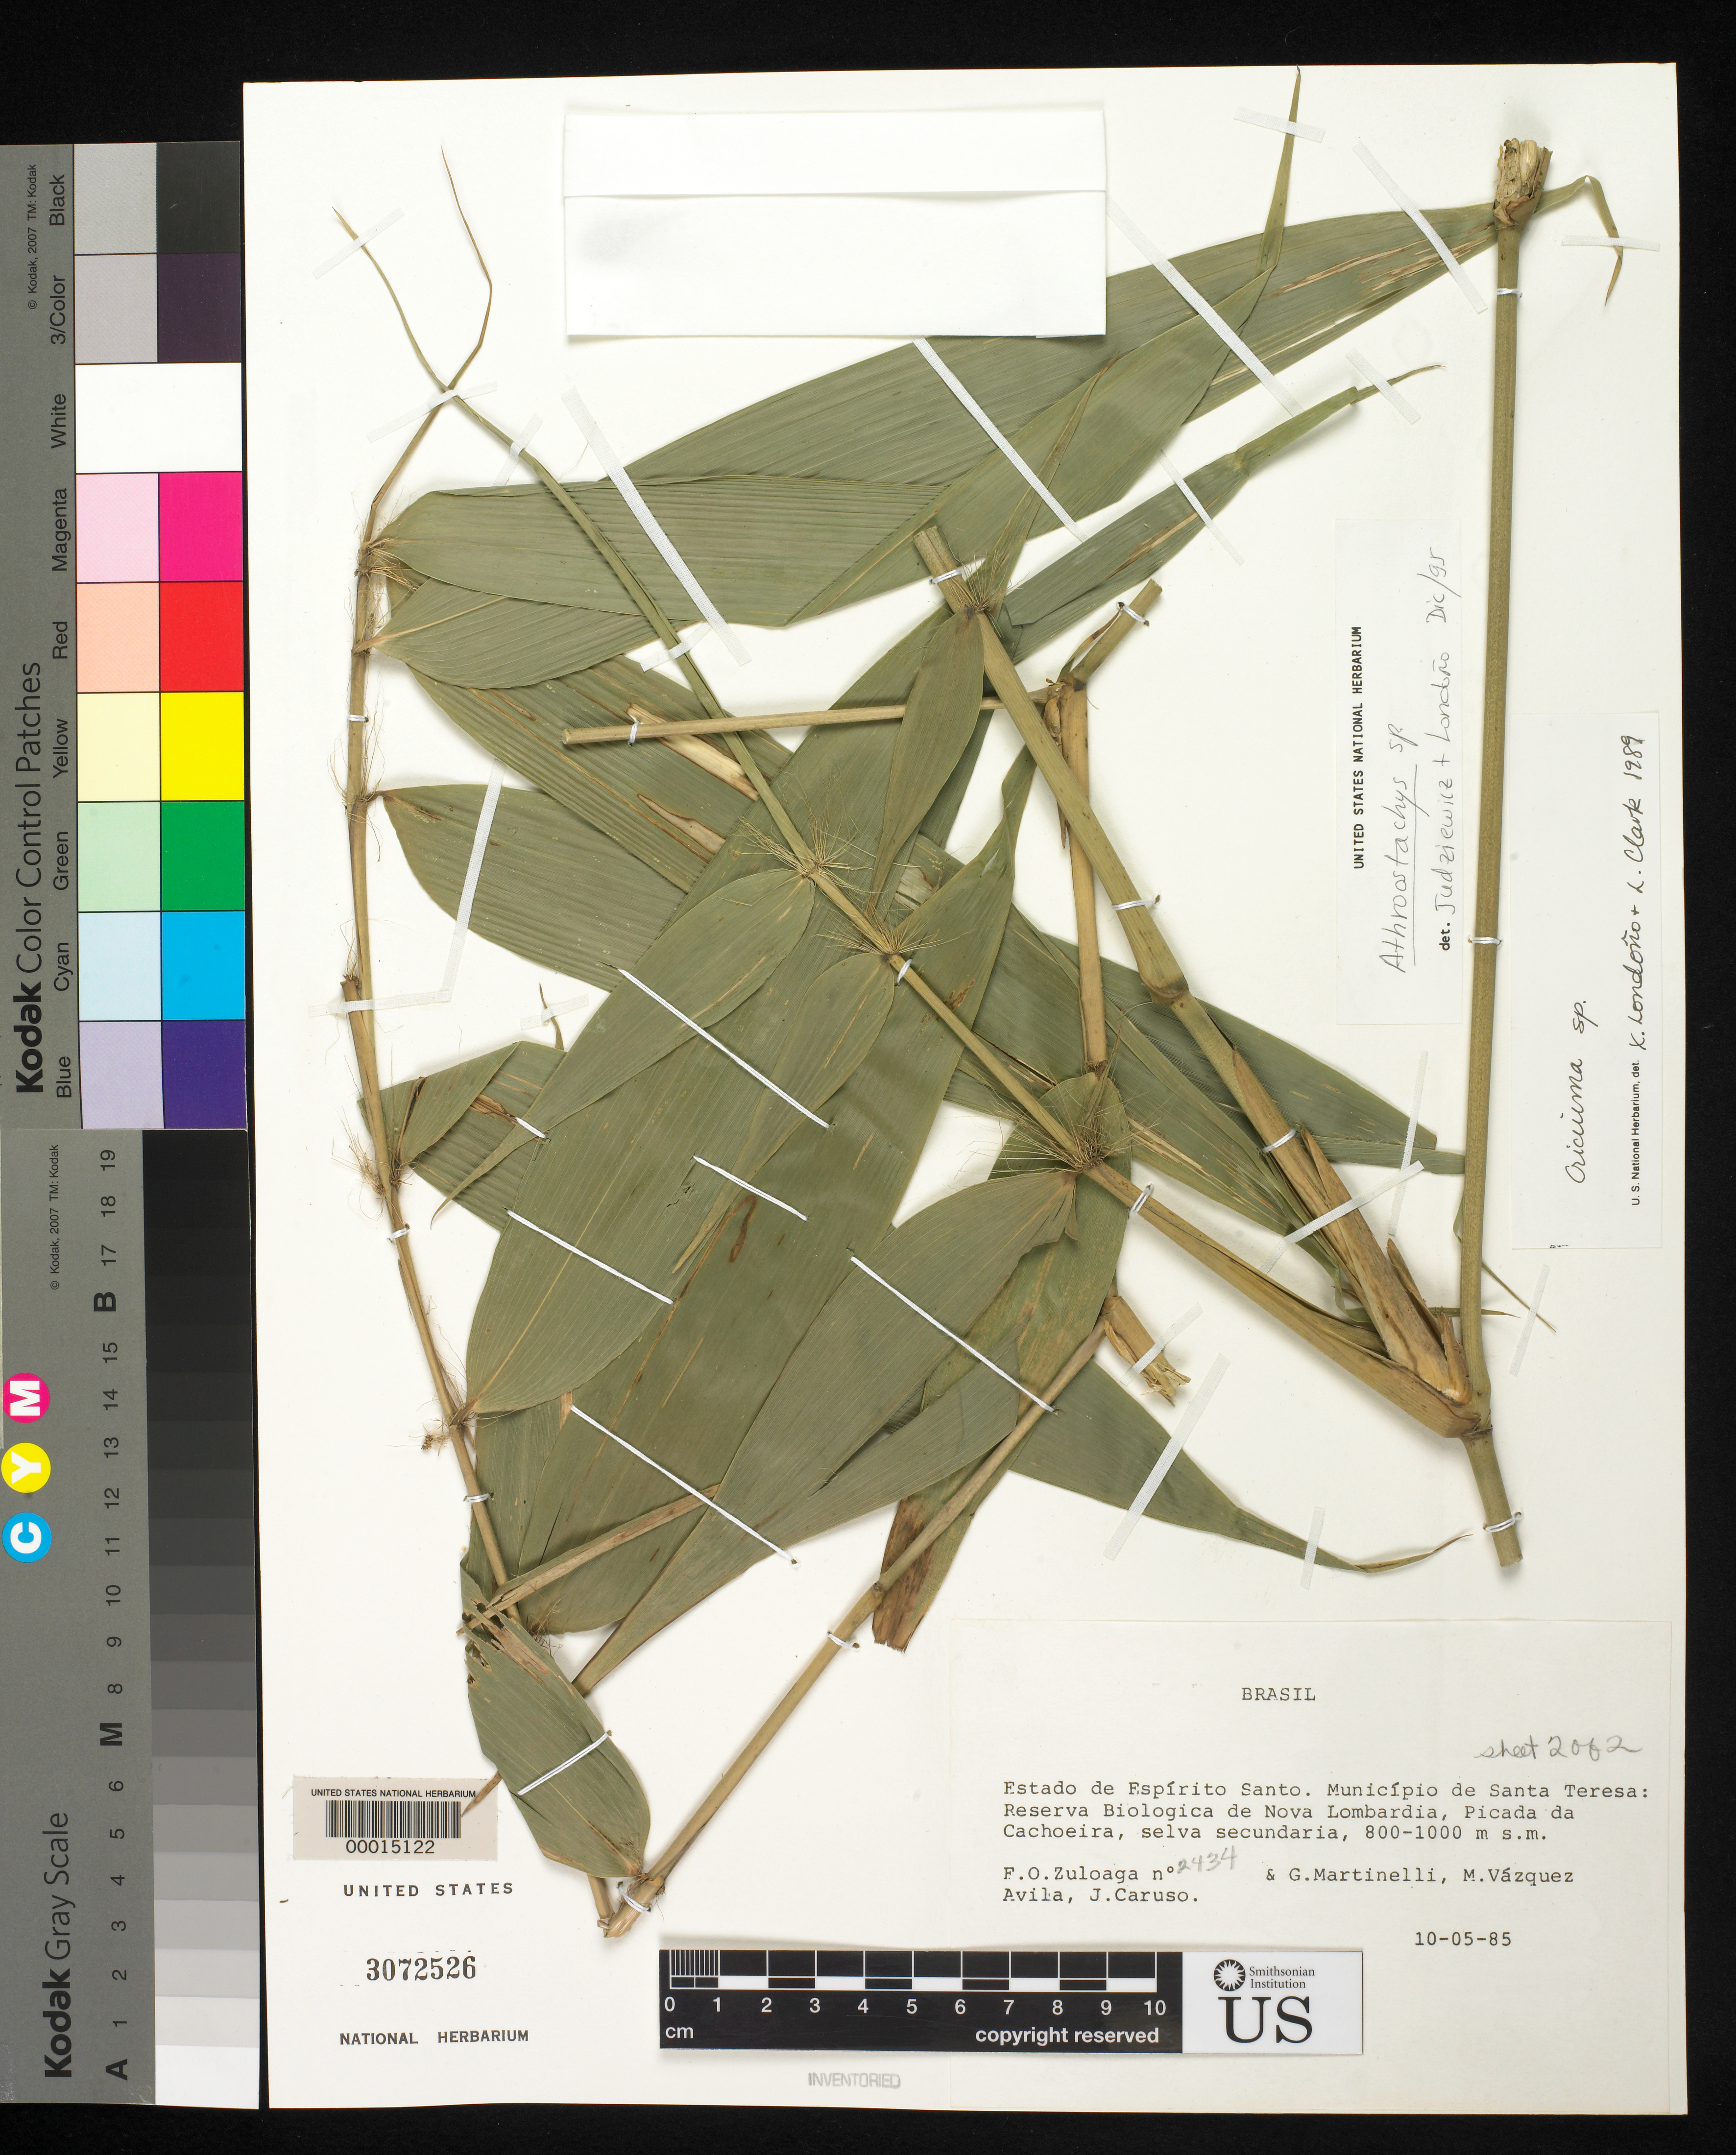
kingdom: Plantae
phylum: Tracheophyta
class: Liliopsida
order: Poales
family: Poaceae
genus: Athroostachys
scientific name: Athroostachys capitata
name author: (Hook.) Benth.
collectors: F. O. Zuloaga, G. Martinelli, M. D. Vázquez A. & J. Caruso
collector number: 2434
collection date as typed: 10 May 1985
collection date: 1985-05-10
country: Brazil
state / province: Espírito Santo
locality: Santa teresa, picada da cachoeira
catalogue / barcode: US 3072526